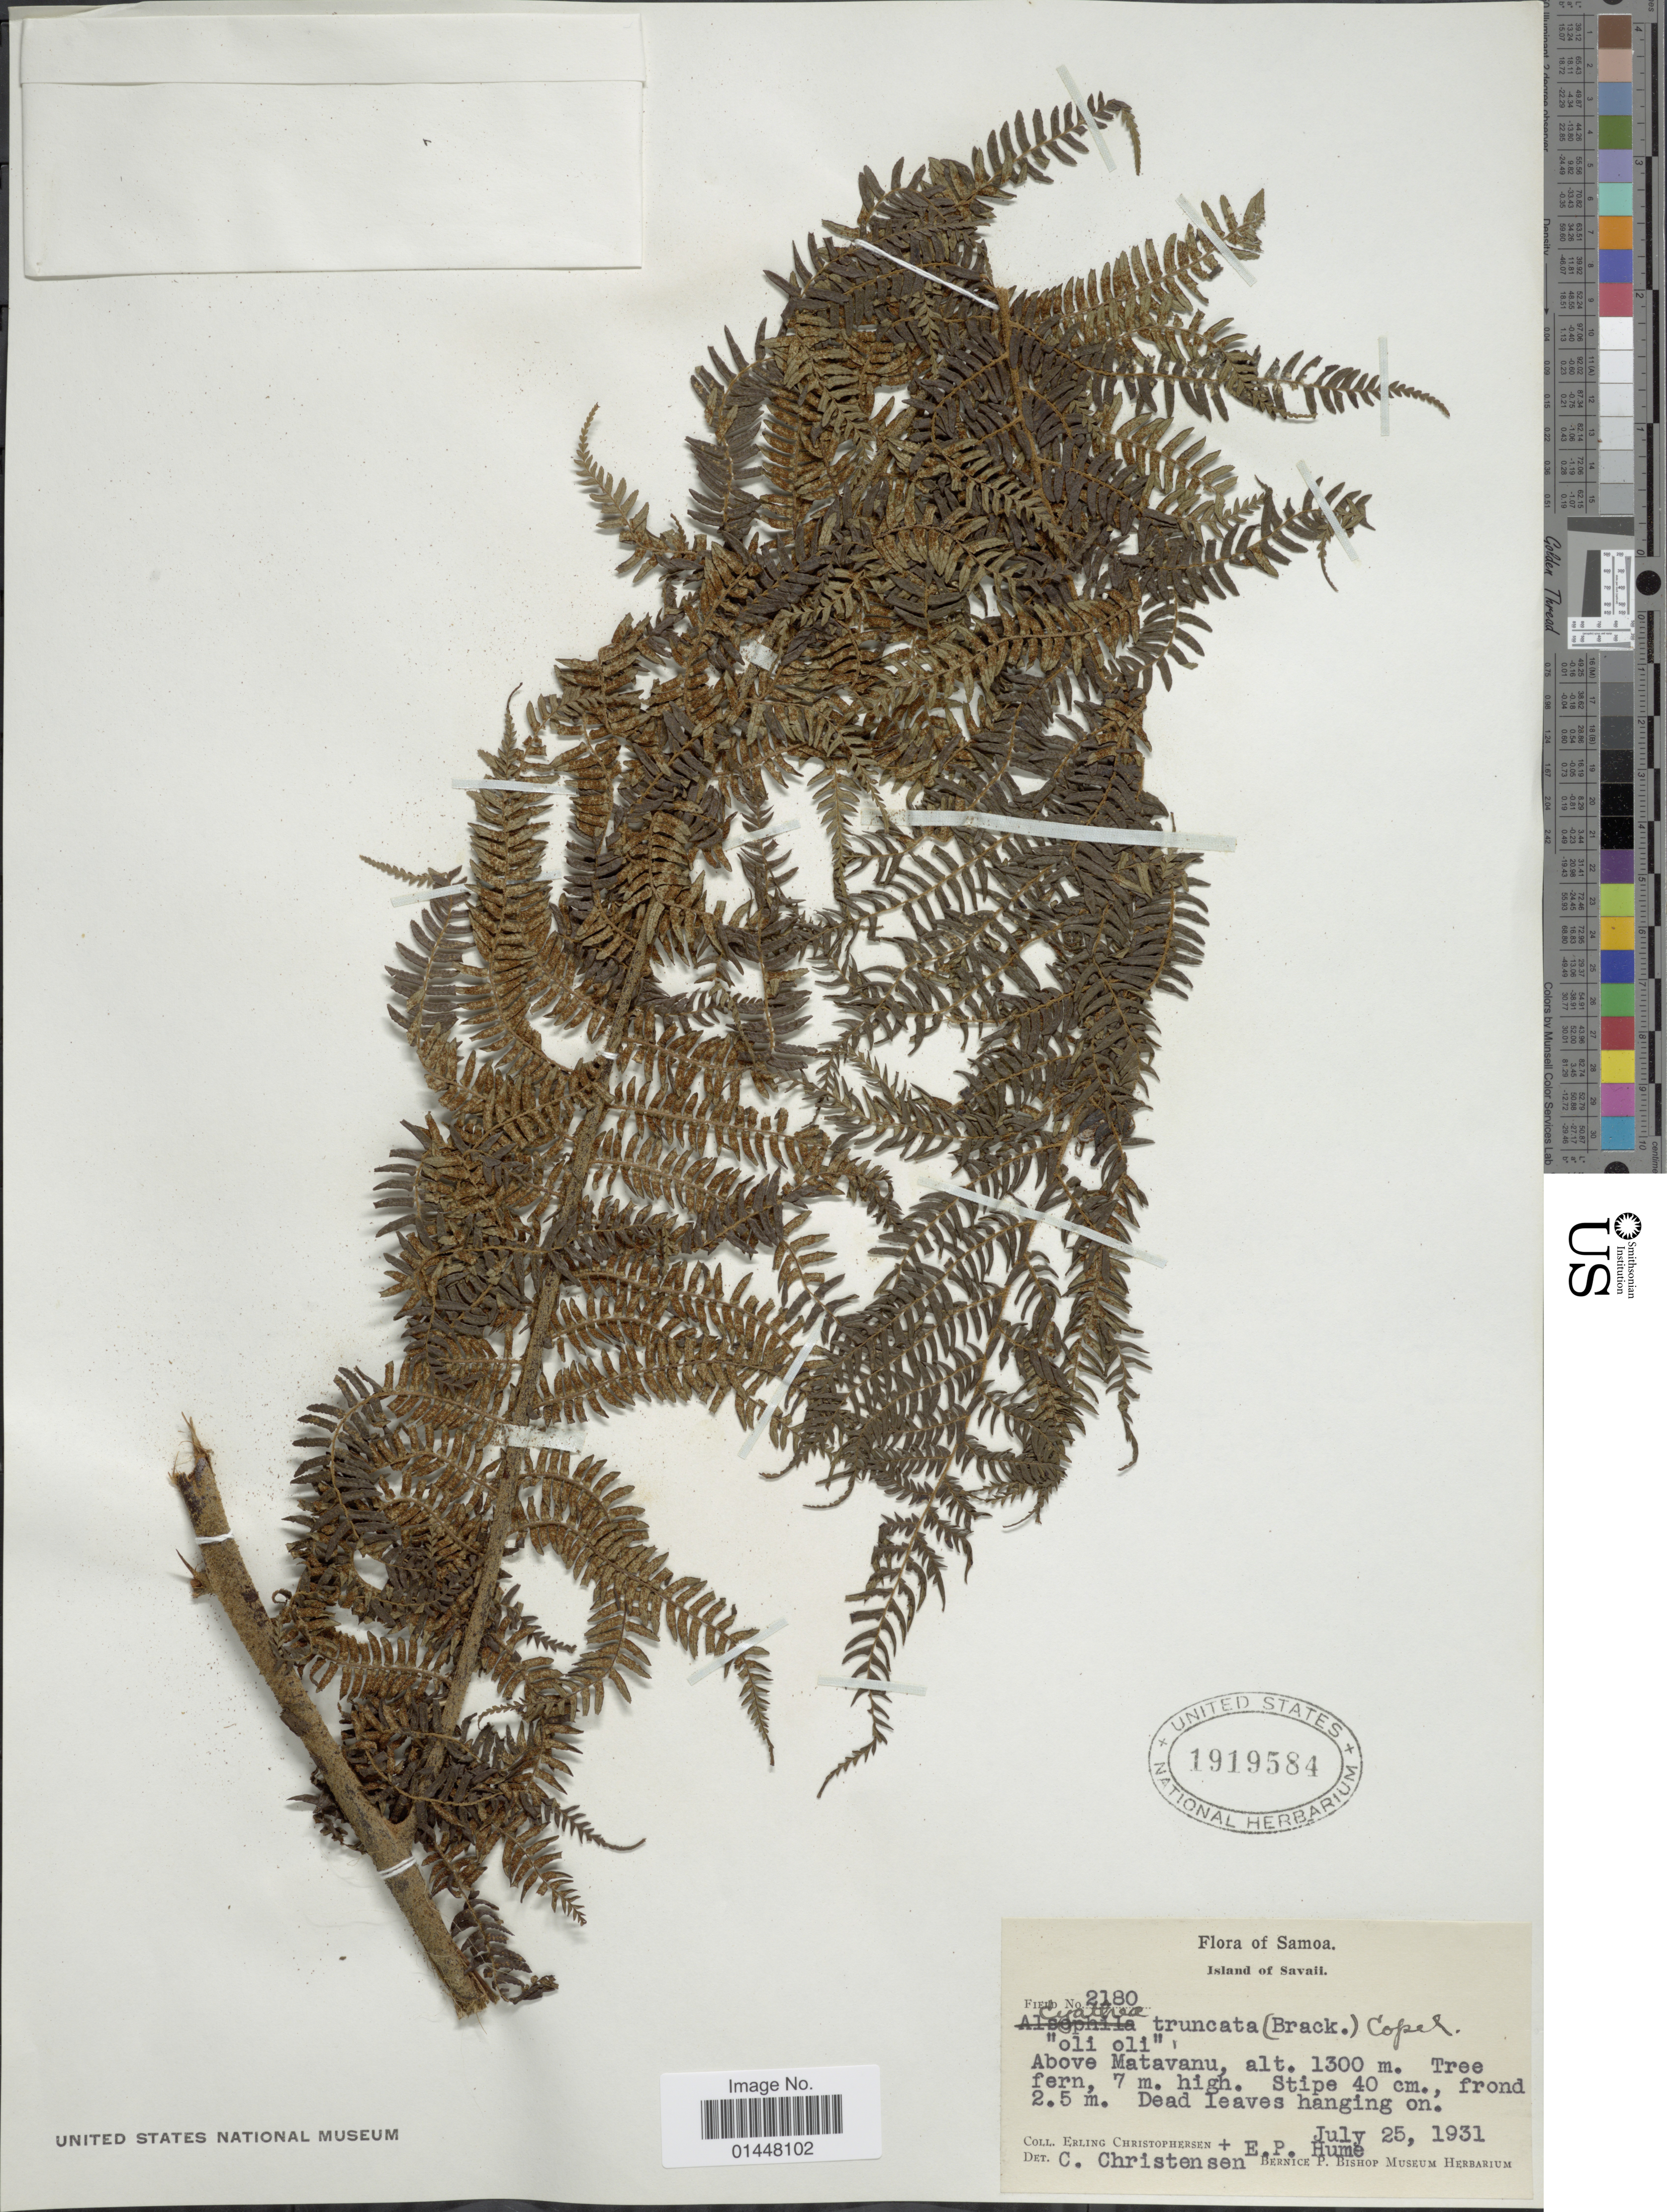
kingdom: Plantae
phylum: Tracheophyta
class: Polypodiopsida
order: Cyatheales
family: Cyatheaceae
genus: Sphaeropteris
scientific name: Sphaeropteris truncata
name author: (Brack.) R.M. Tryon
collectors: E. Christophersen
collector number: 2180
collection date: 1931-07-25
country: Samoa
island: Savai'i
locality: Samoa, Island of Savaii, Above Matavanu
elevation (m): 1300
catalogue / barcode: US 1919584